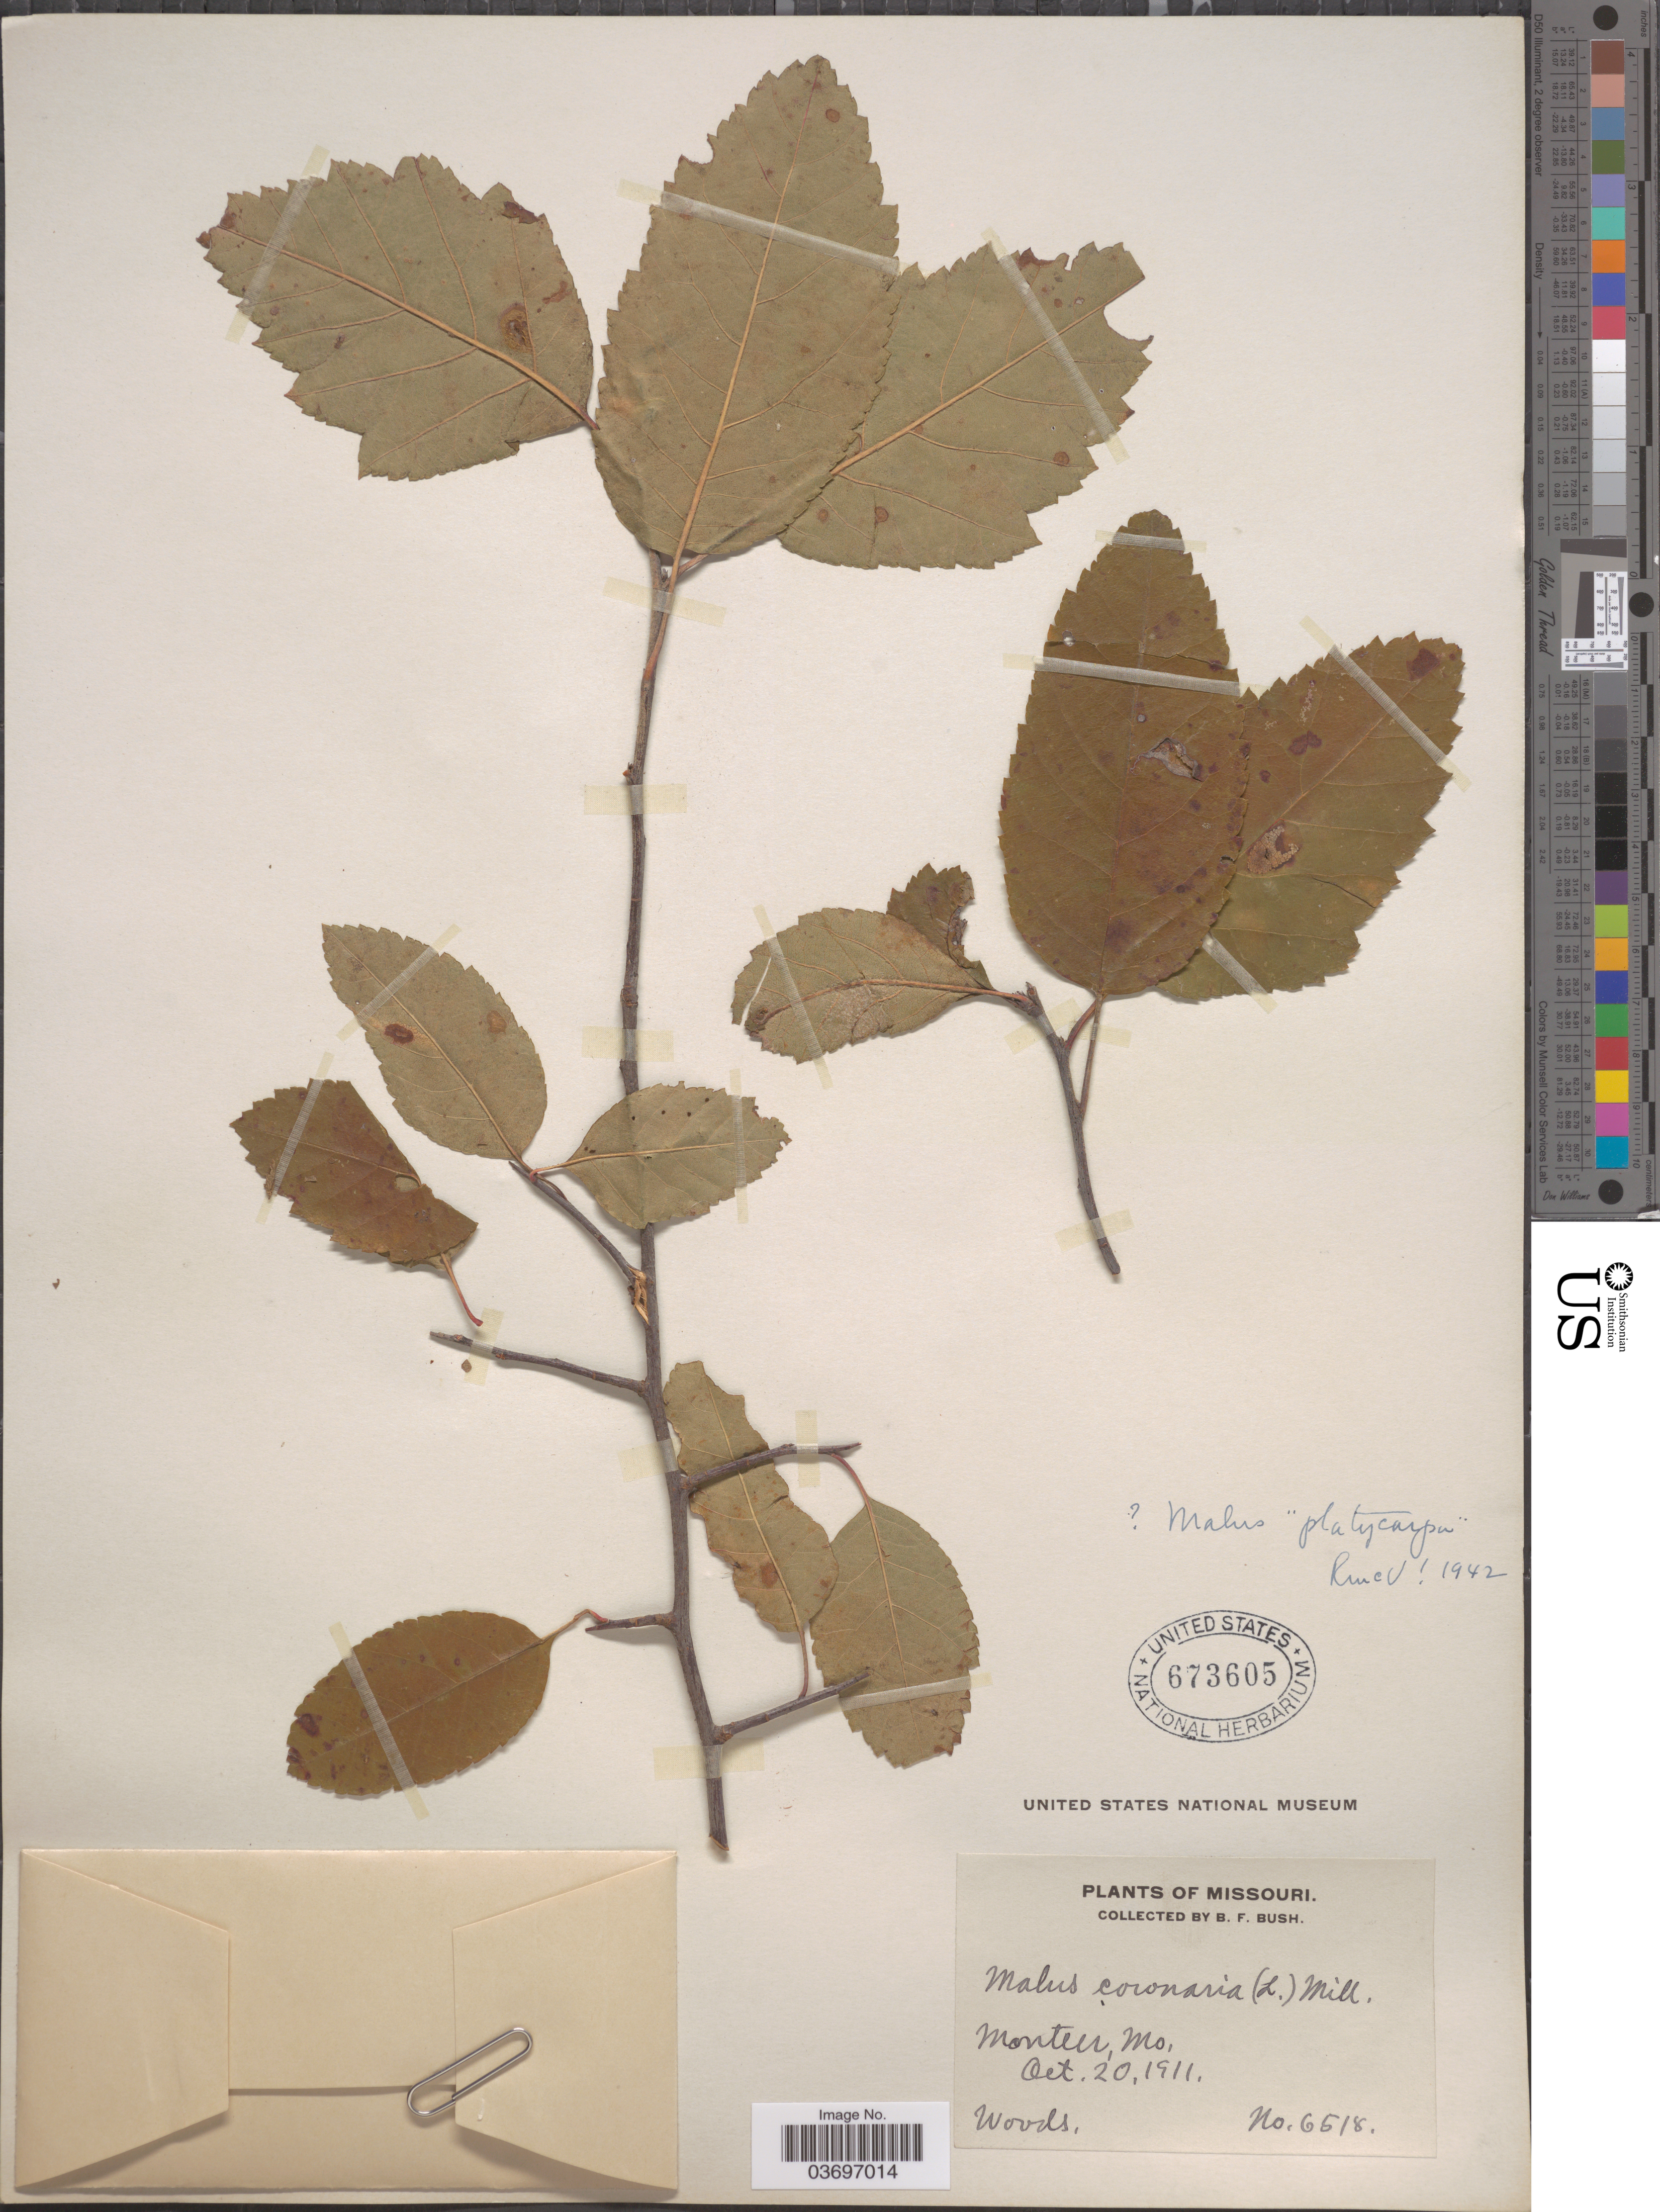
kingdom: Plantae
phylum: Tracheophyta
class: Magnoliopsida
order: Rosales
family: Rosaceae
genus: Malus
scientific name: Malus platycarpa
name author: Rehder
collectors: B. F. Bush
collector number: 6518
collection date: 1911-10-20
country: United States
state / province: Missouri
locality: Monteer.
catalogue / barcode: US 673605